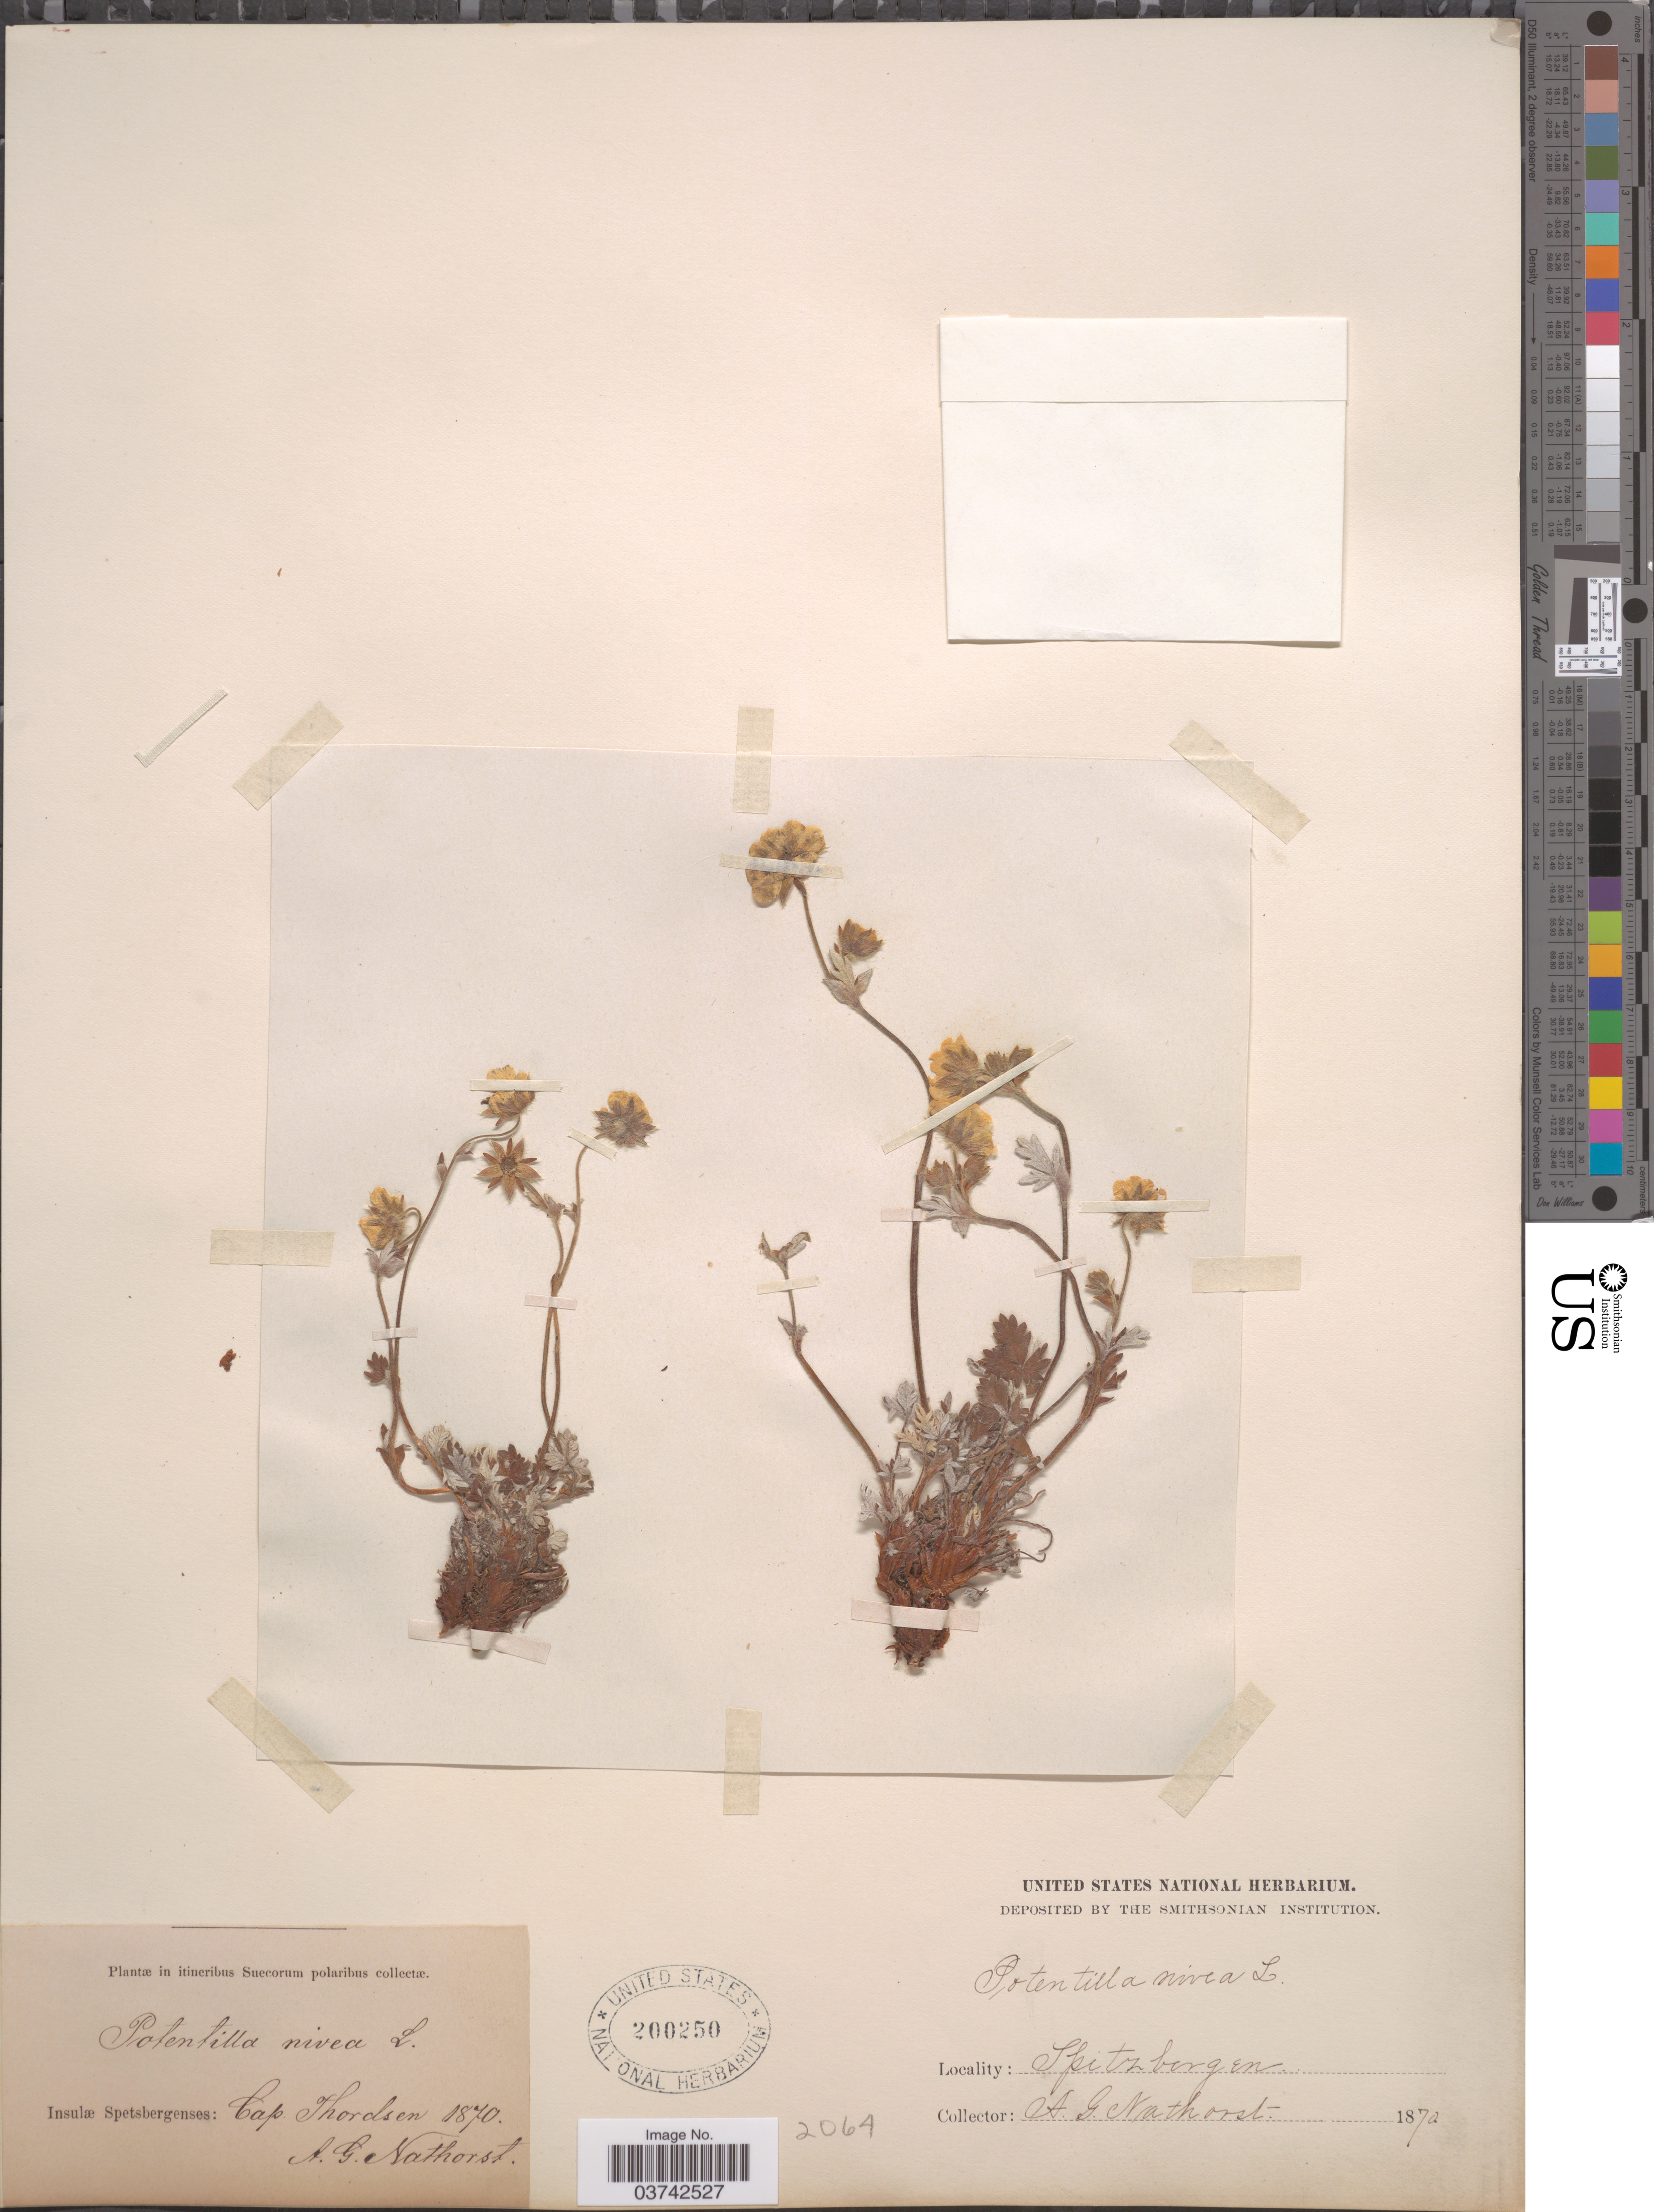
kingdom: Plantae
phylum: Tracheophyta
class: Magnoliopsida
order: Rosales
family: Rosaceae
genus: Potentilla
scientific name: Potentilla nivea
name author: L.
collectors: A. Nathorst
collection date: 1870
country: Norway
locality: Spitzbergen. Itineribus Suecorum polaribus. Insulæ Spetsbergenses: Cap. Thordsen.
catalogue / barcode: US 200250